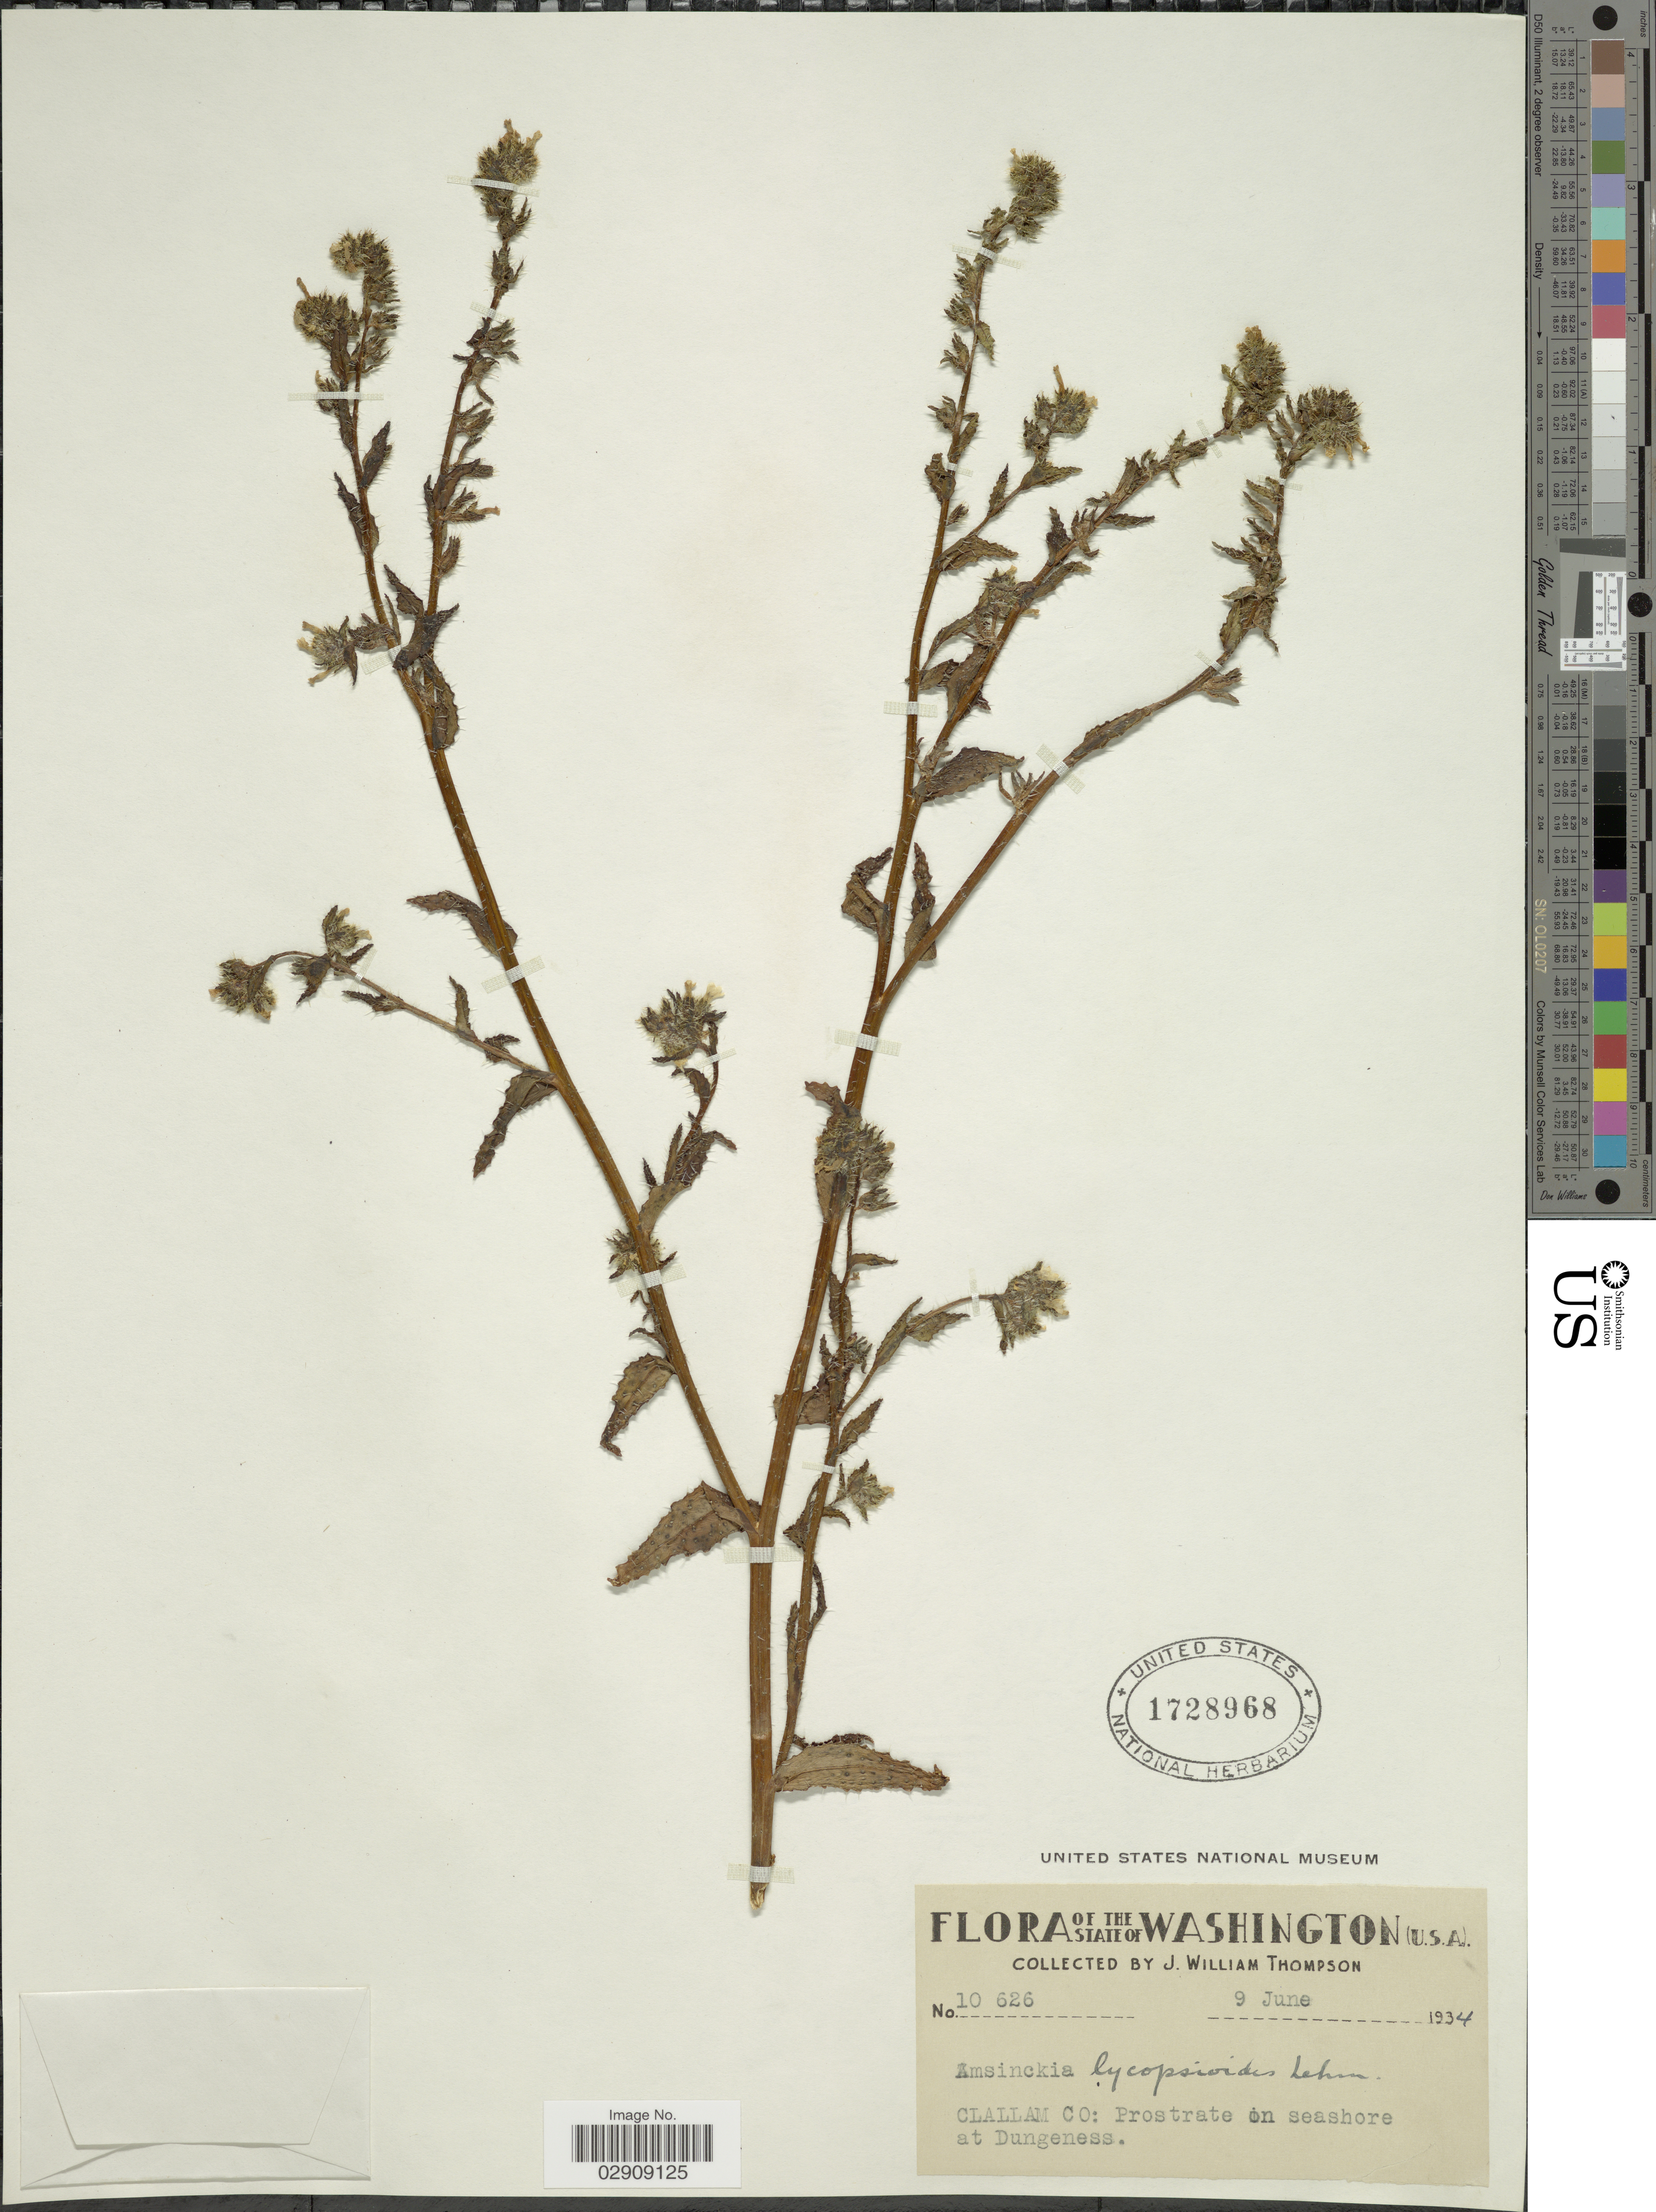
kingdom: Plantae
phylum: Tracheophyta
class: Magnoliopsida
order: Boraginales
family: Boraginaceae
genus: Amsinckia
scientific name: Amsinckia lycopsoides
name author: Lehm.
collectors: J. W. Thompson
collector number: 10626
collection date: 1934-06-09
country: United States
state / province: Washington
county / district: Clallam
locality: (U.S.A.). Clallam Co: Prostrate on seashore at Dungeness.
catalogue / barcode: US 1728968